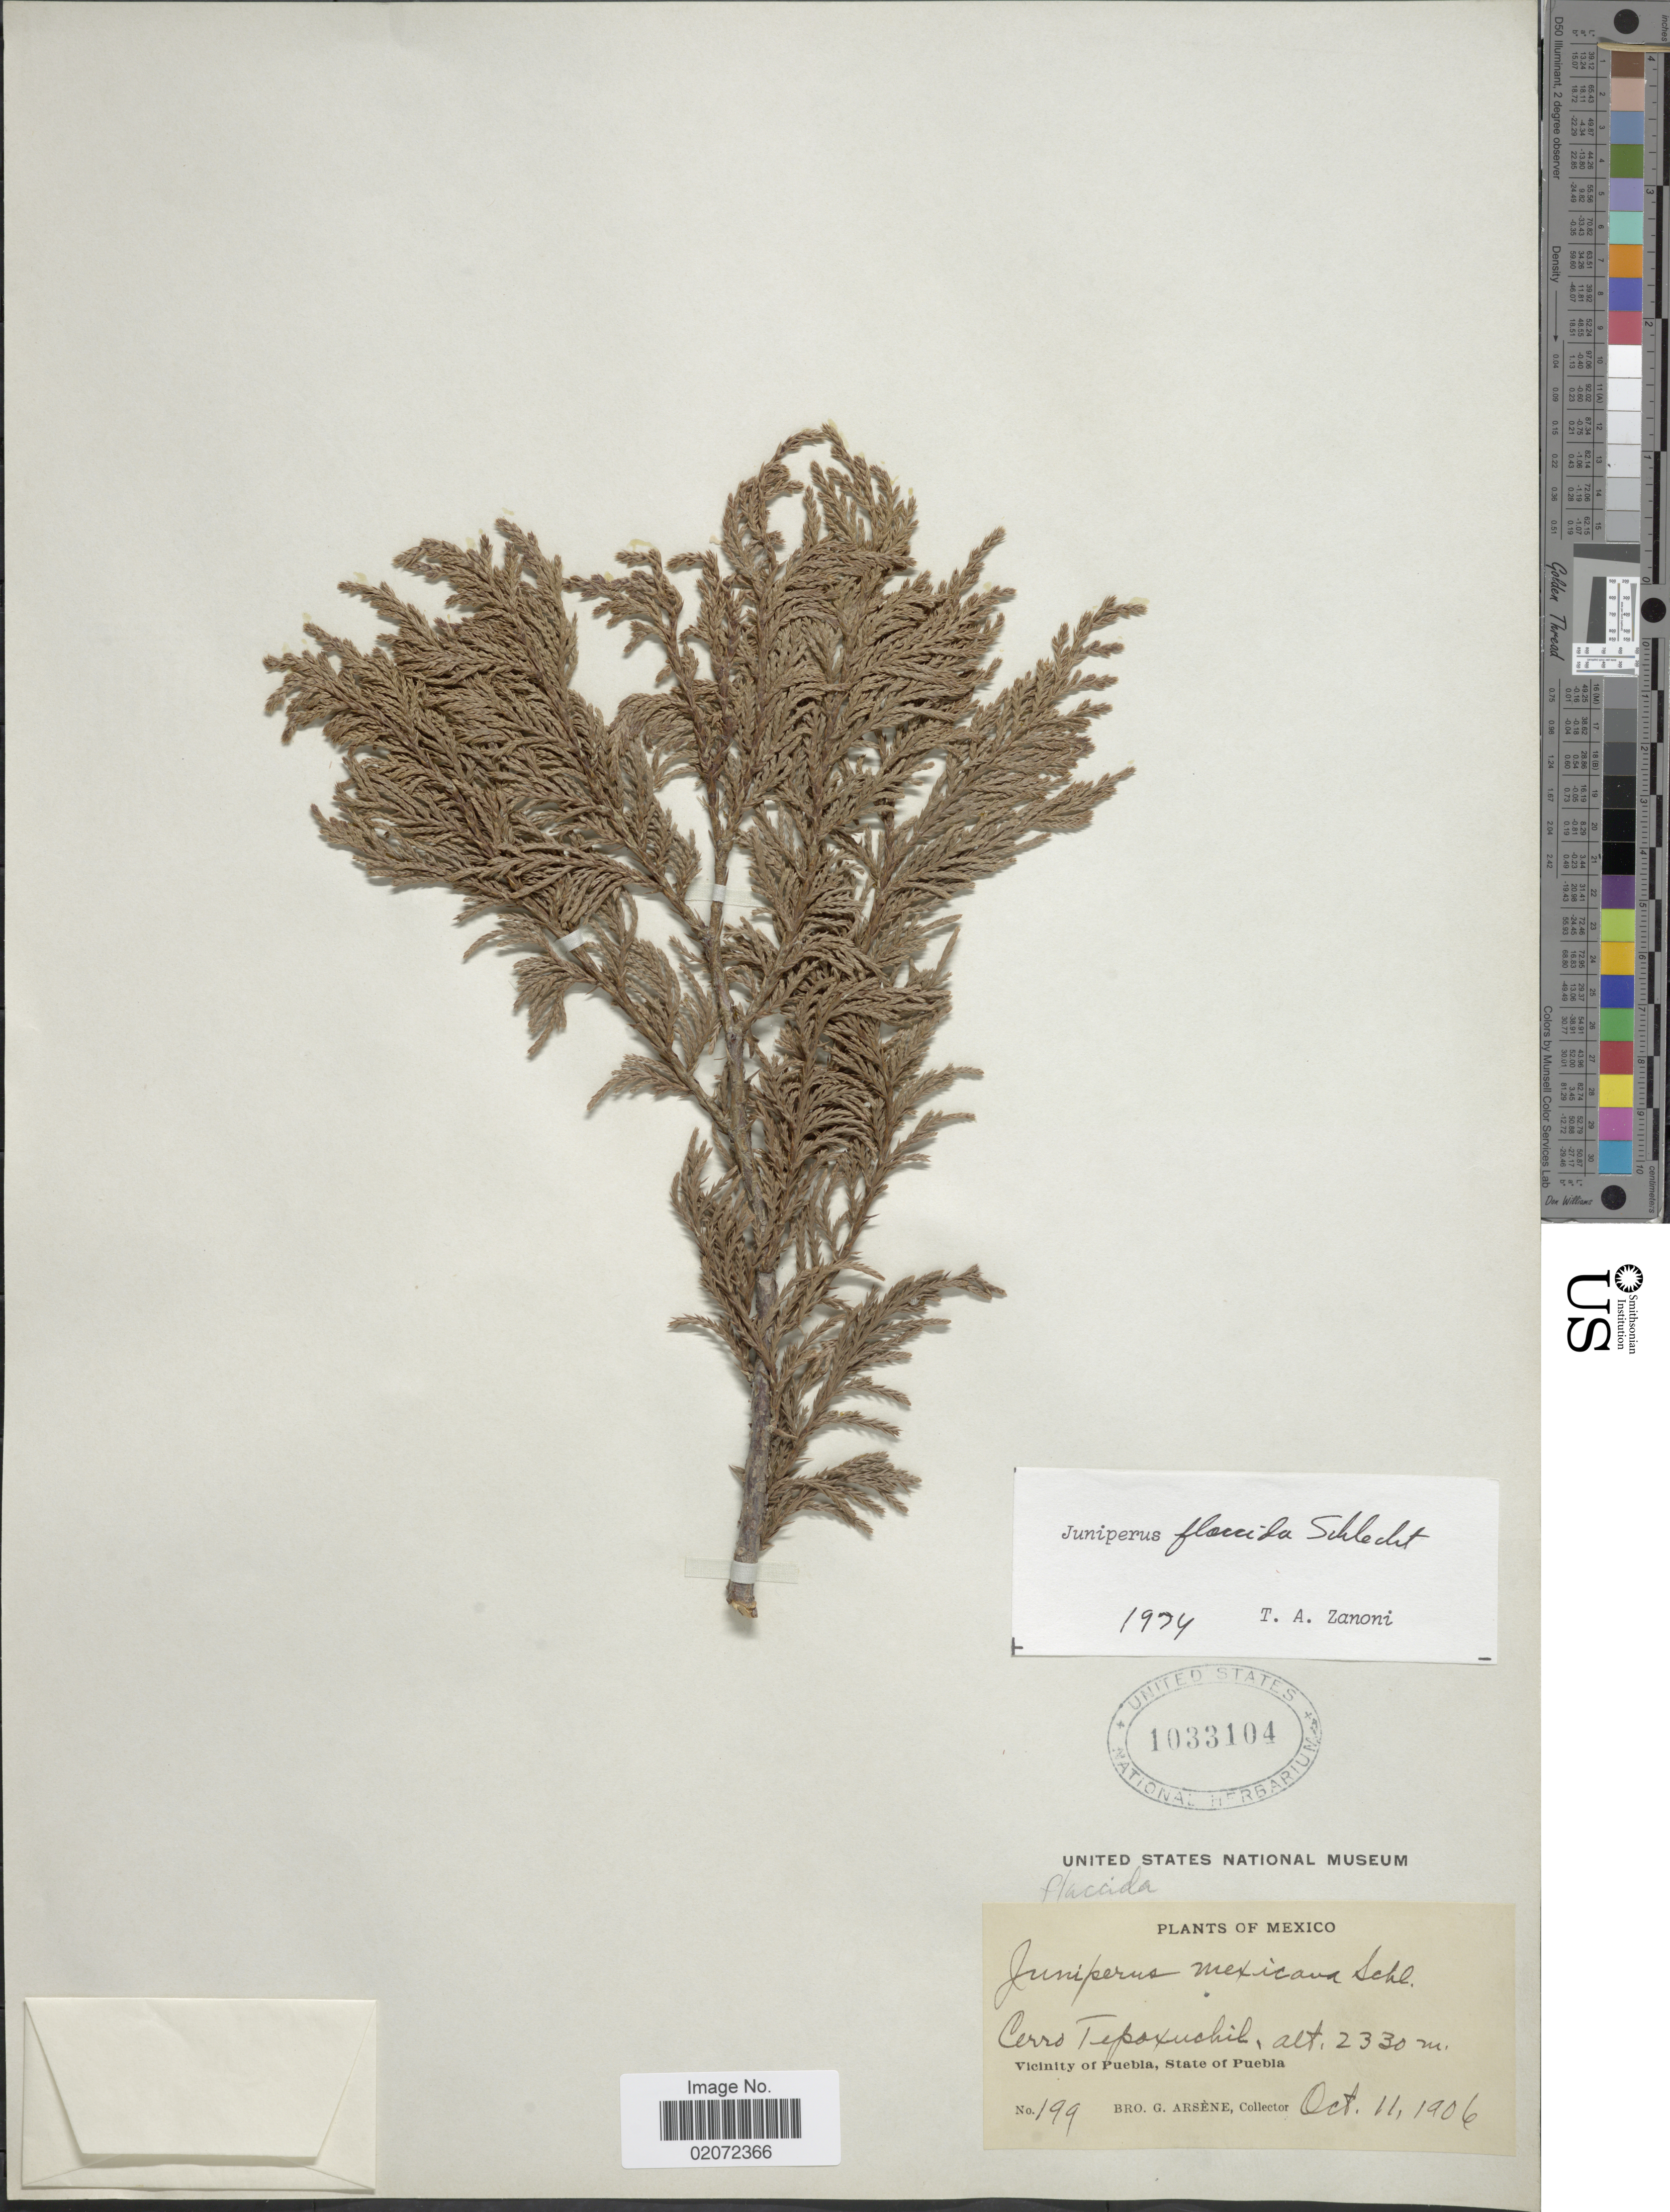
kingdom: Plantae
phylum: Tracheophyta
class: Pinopsida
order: Pinales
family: Cupressaceae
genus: Juniperus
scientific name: Juniperus flaccida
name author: Schltdl.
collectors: Bro. G. Arsène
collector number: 199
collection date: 1906-10-11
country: Mexico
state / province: Puebla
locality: Cerro Tepoxuchil, Vicinity of Puebla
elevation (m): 2330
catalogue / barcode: US 1033104